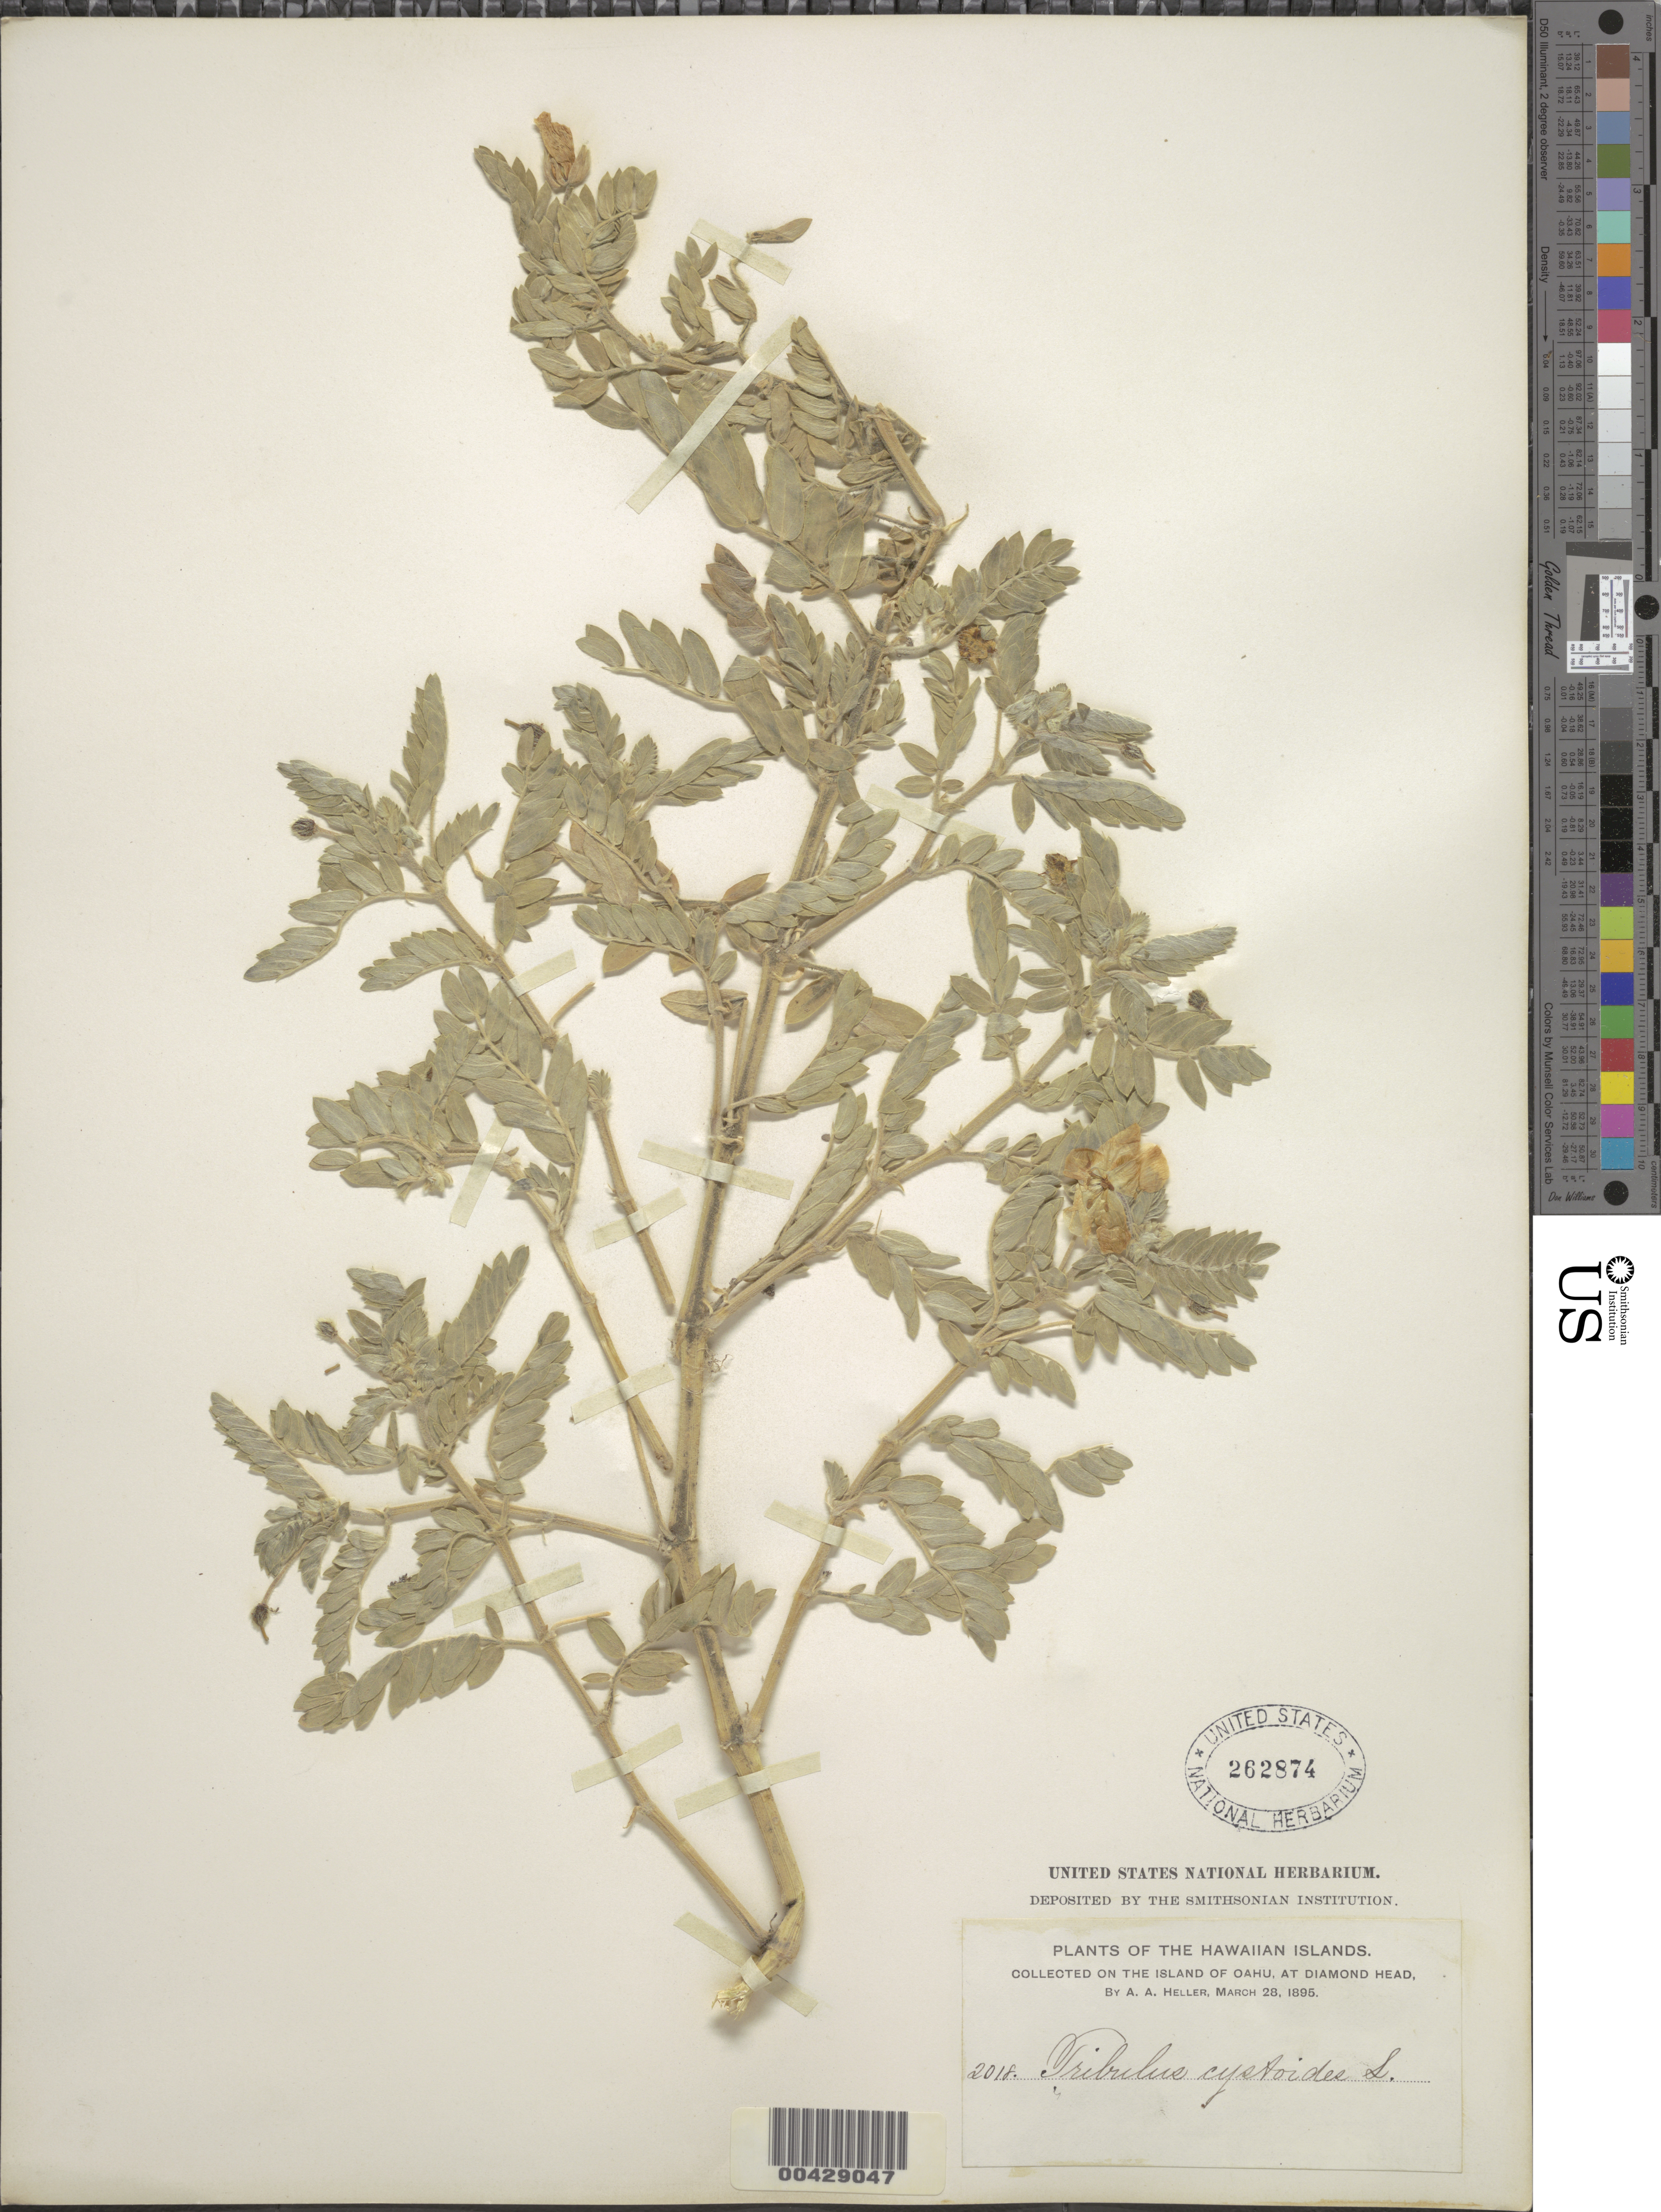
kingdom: Plantae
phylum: Tracheophyta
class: Magnoliopsida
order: Zygophyllales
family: Zygophyllaceae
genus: Tribulus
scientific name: Tribulus cistoides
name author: L.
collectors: A. A. Heller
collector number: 2018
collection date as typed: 28 Mar 1895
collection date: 1895-03-28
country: United States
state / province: Hawaii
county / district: Honolulu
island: Oahu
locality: Oahu, at Diamond Head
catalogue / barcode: US 262874